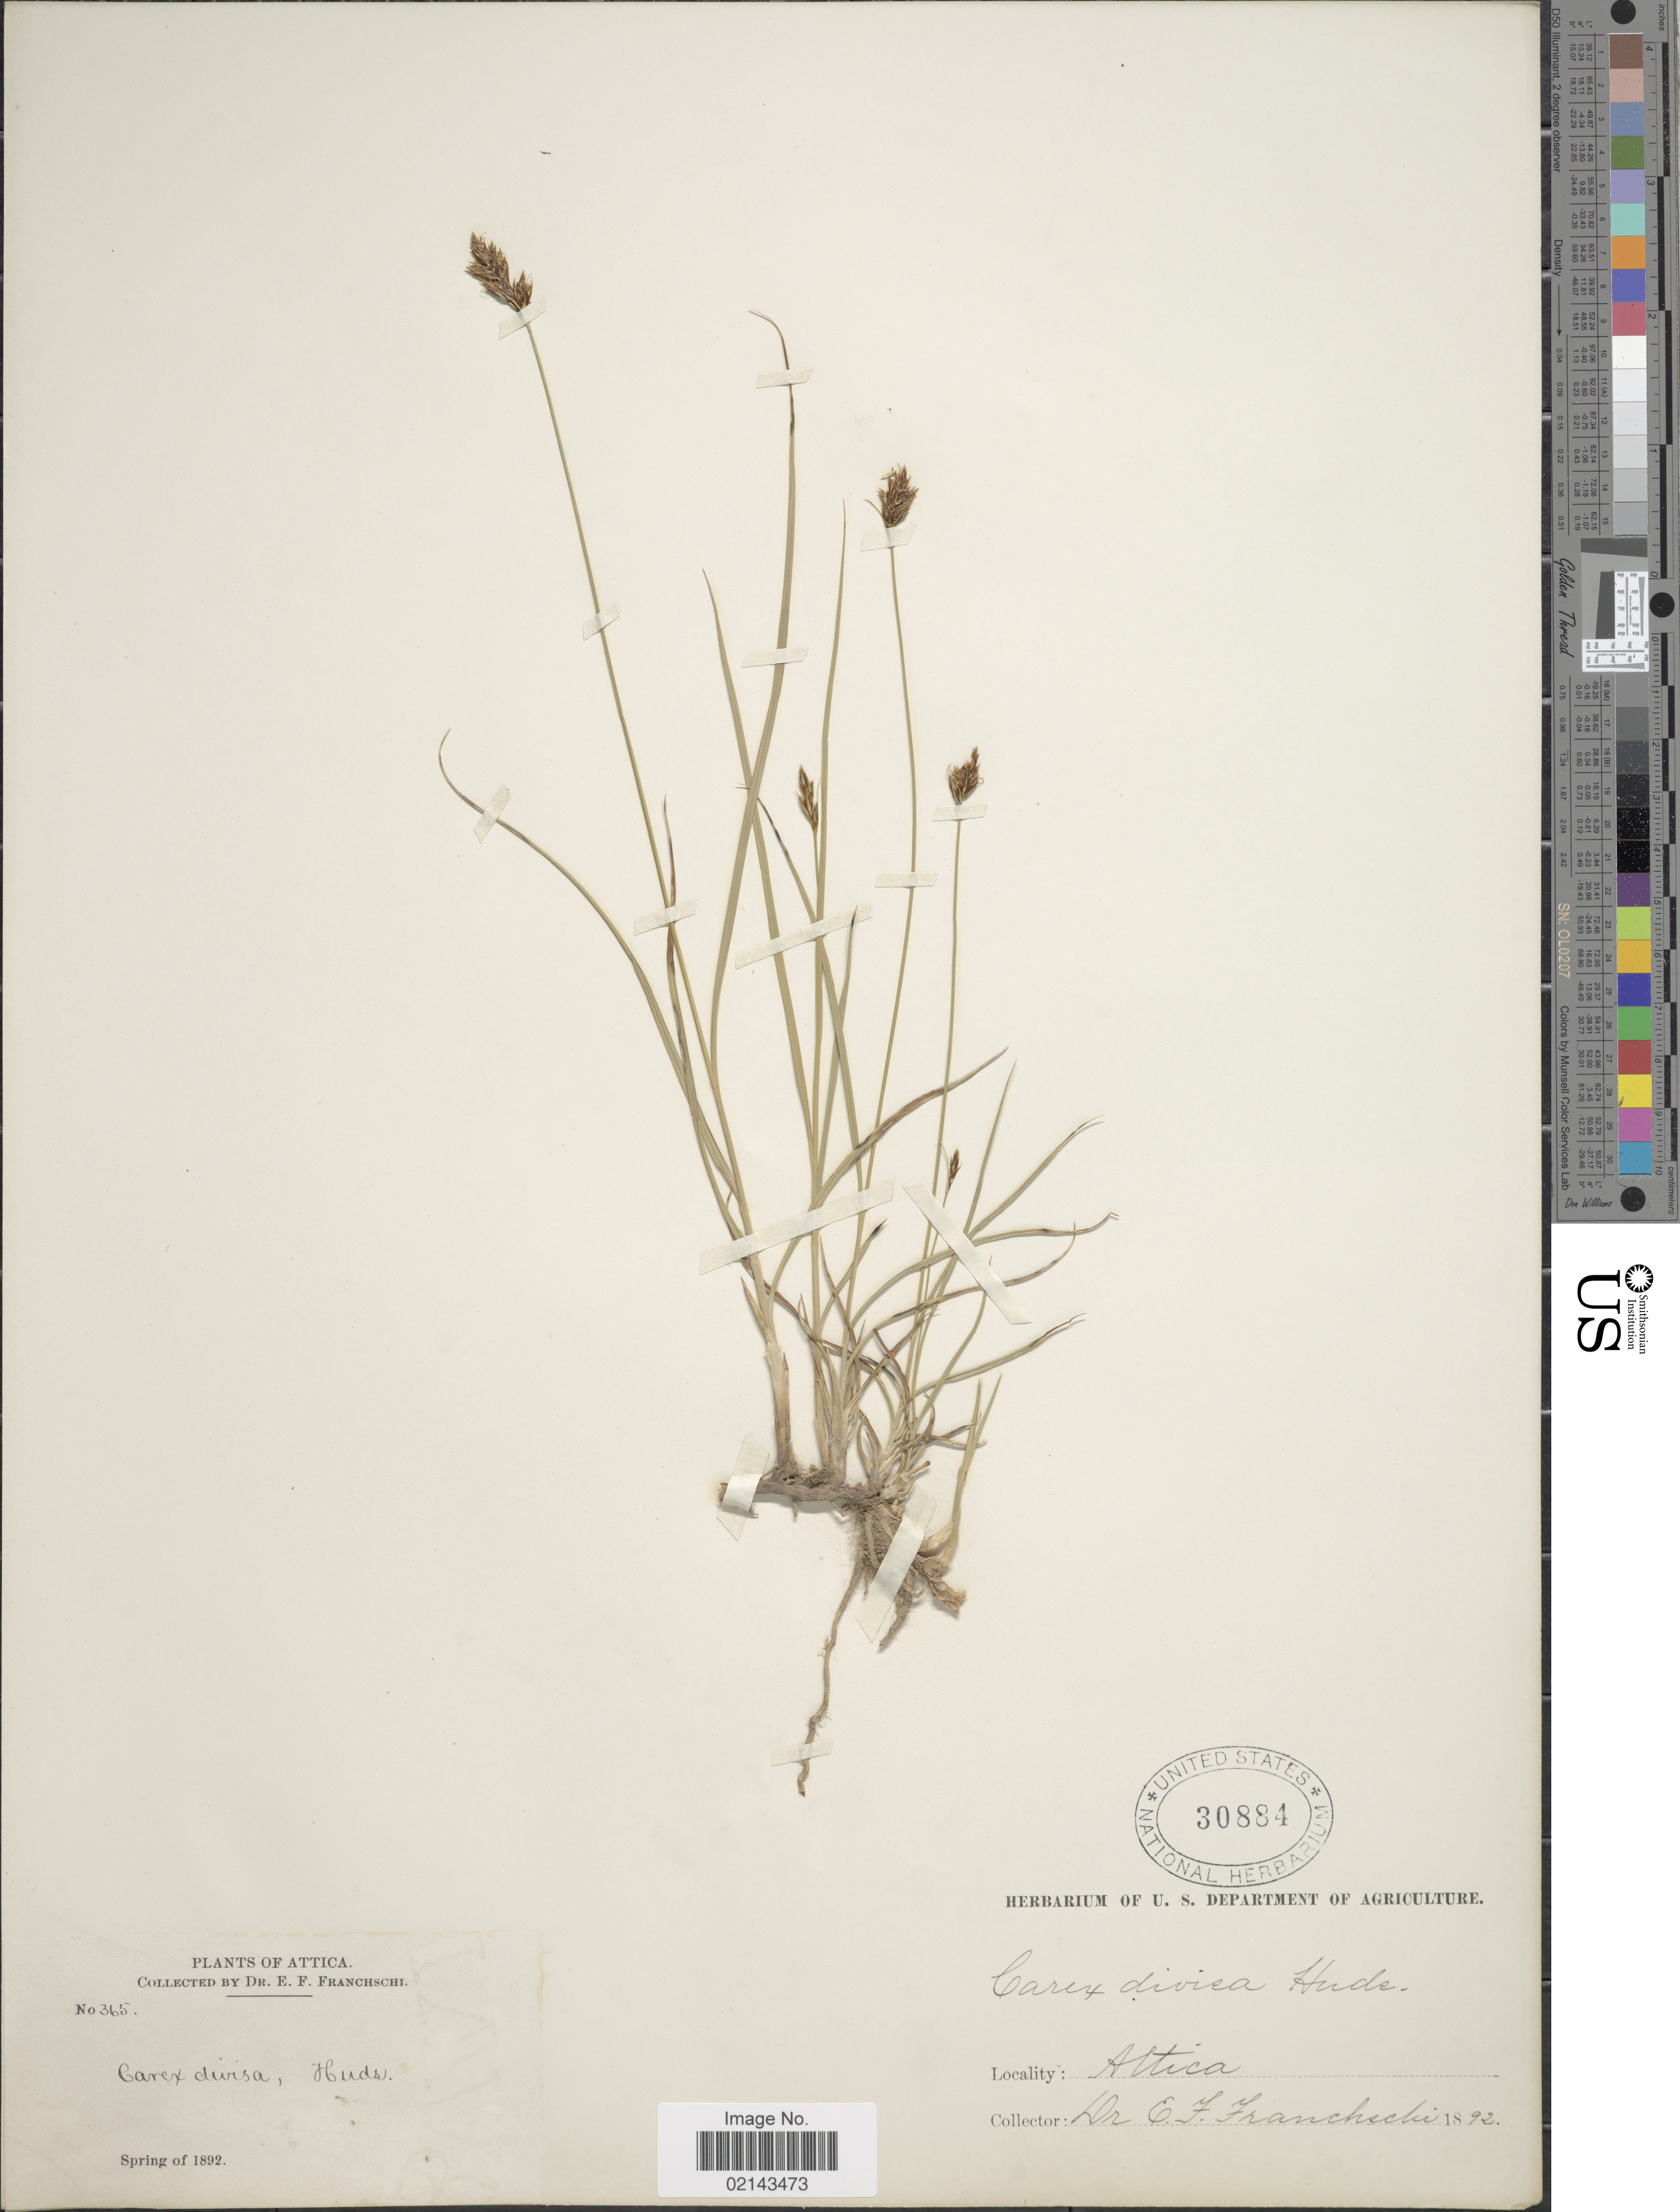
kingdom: Plantae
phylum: Tracheophyta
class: Liliopsida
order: Poales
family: Cyperaceae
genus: Carex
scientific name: Carex divisa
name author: Huds.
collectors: E. Franchschi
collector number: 365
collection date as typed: Spring of 1892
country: Greece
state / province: Attica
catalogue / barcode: US 30884